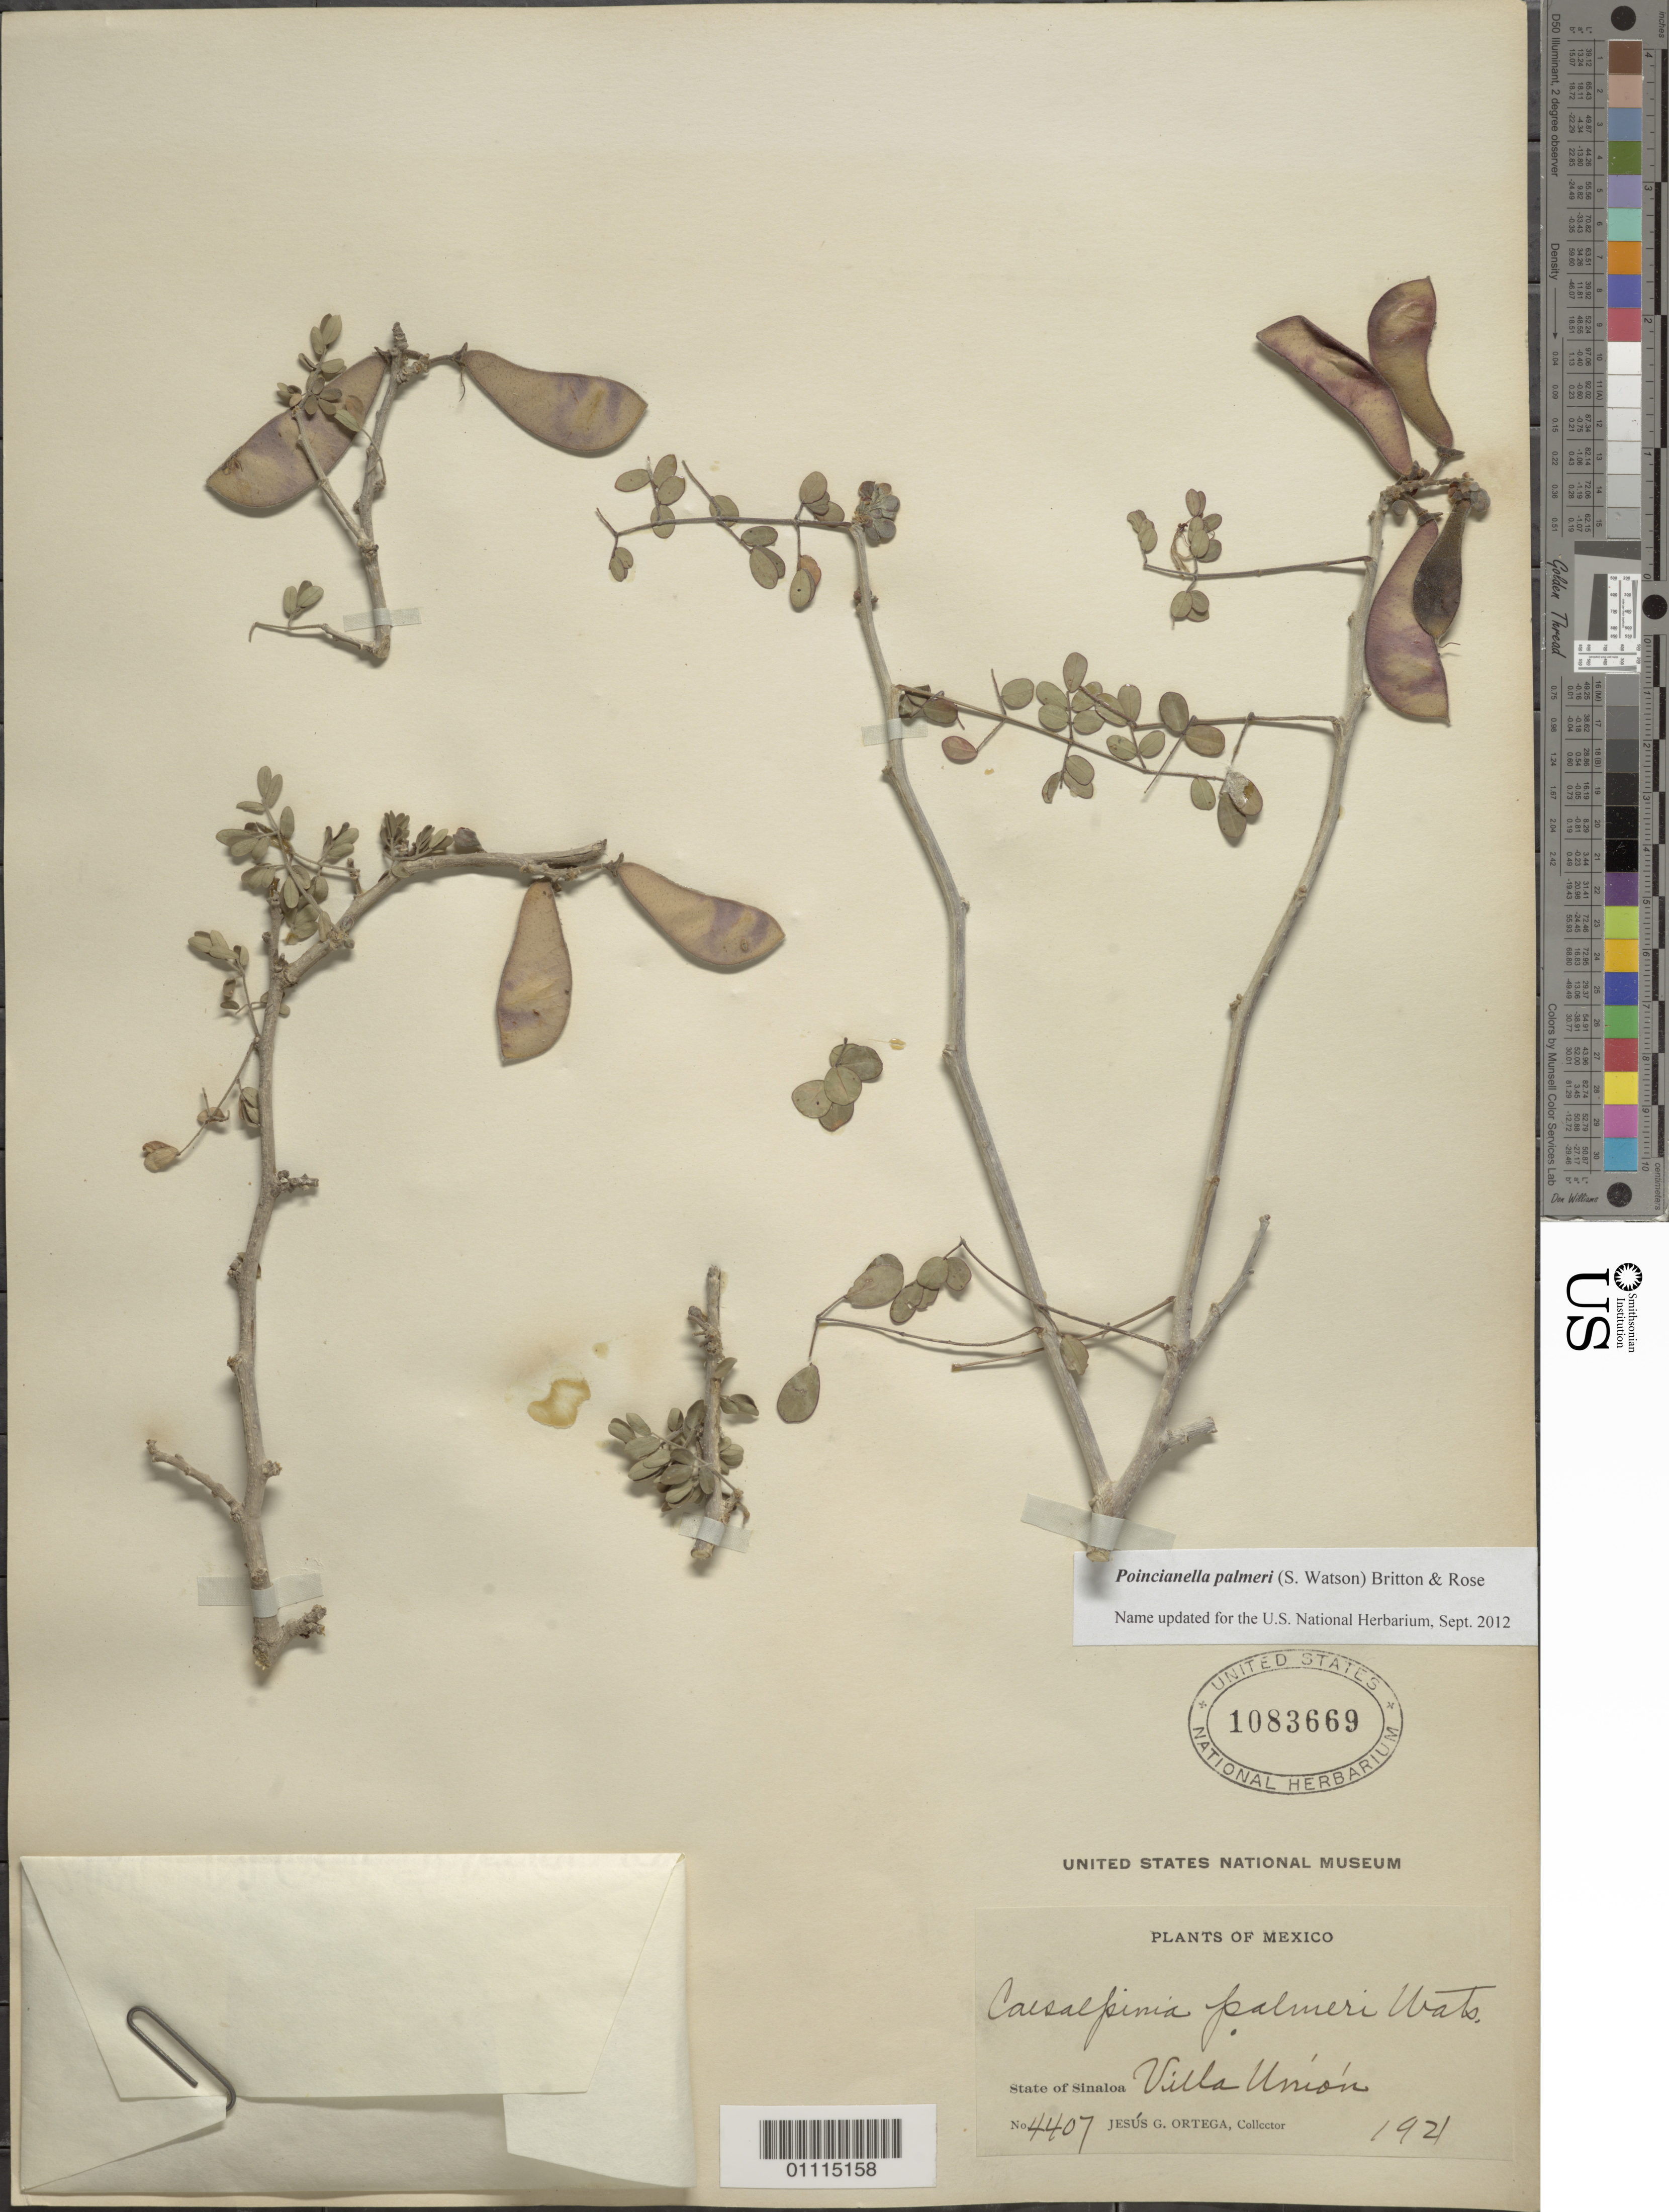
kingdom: Plantae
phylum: Tracheophyta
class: Magnoliopsida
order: Fabales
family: Fabaceae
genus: Erythrostemon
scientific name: Erythrostemon palmeri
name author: (S. Watson) Gagnon & G.P. Lewis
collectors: J. Ortega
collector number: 4407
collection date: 1921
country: Mexico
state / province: Sinaloa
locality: Villa Unión.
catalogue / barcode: US 1083669